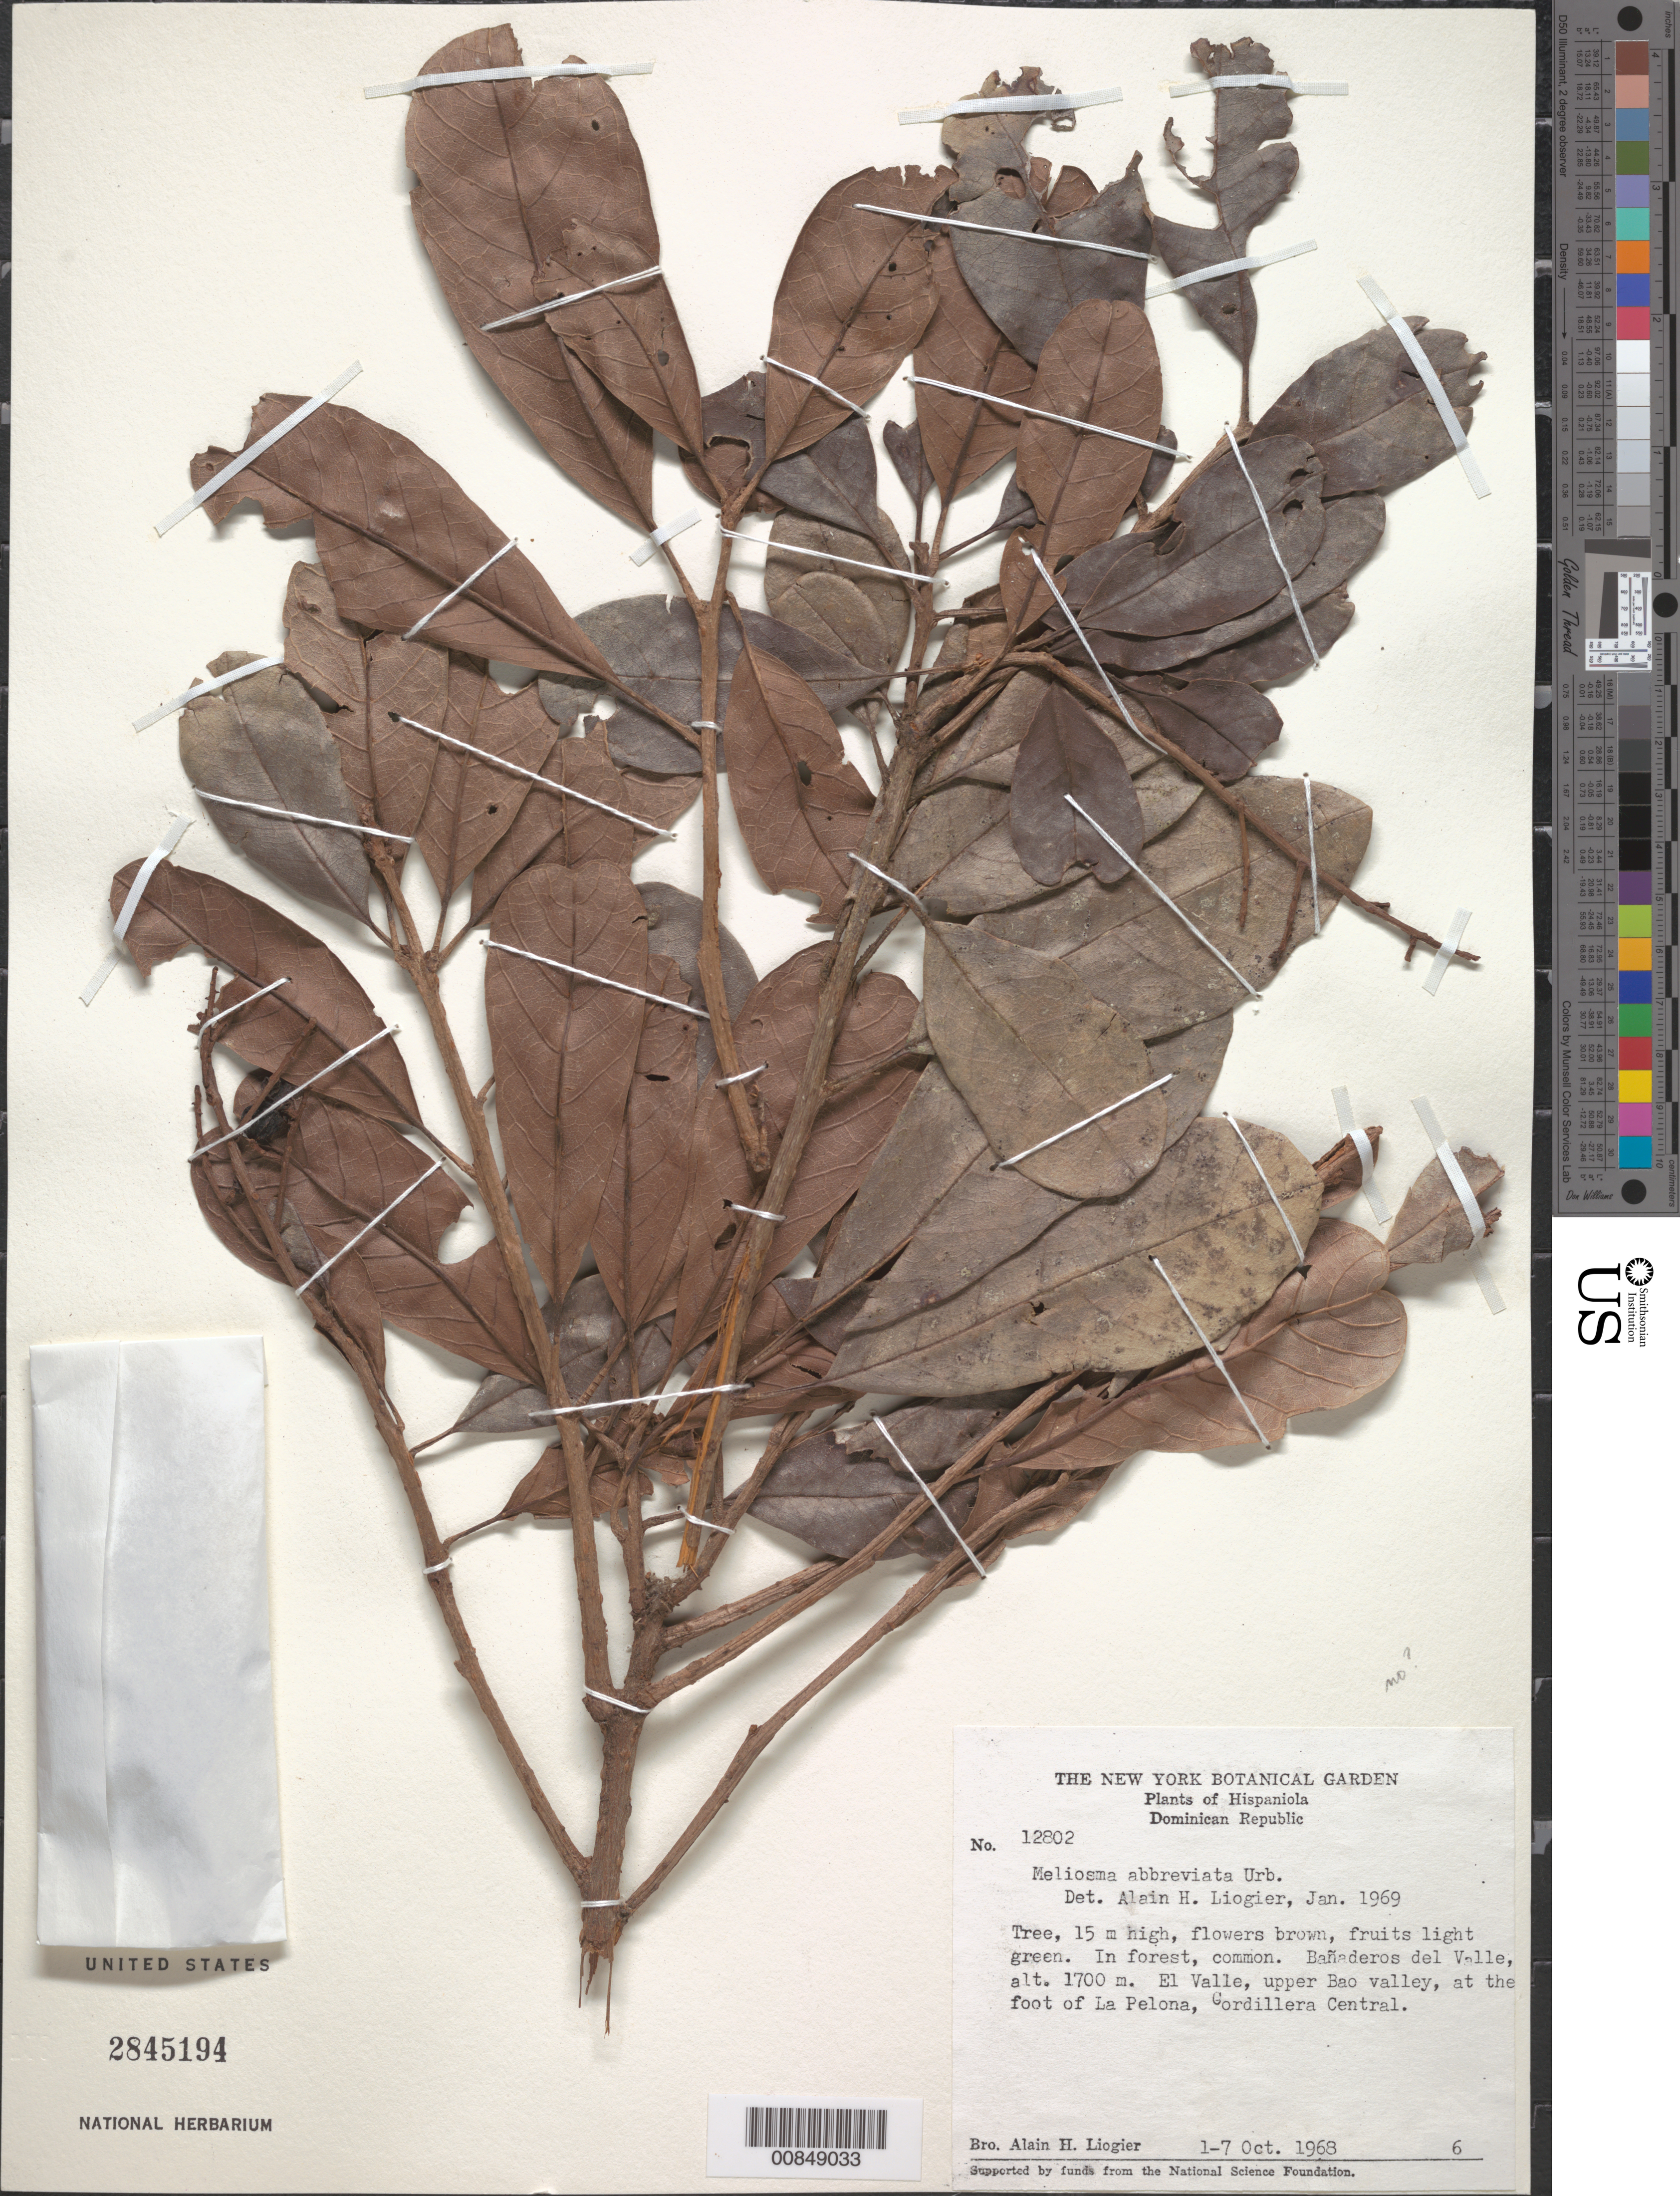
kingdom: Plantae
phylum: Tracheophyta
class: Magnoliopsida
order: Proteales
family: Sabiaceae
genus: Meliosma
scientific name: Meliosma abbreviata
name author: Urb.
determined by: Liogier, Alain H.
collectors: A. H. Liogier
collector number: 12802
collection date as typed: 01 Oct 1968 to 07 Oct 1968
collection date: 1968-10-01/1968-10-07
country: Dominican Republic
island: Hispaniola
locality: Bañaderos del Balle, El Valle, upper Bao valley, at the foot of La Pelona, Cordillera Central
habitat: In forest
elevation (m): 1700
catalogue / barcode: US 2845194